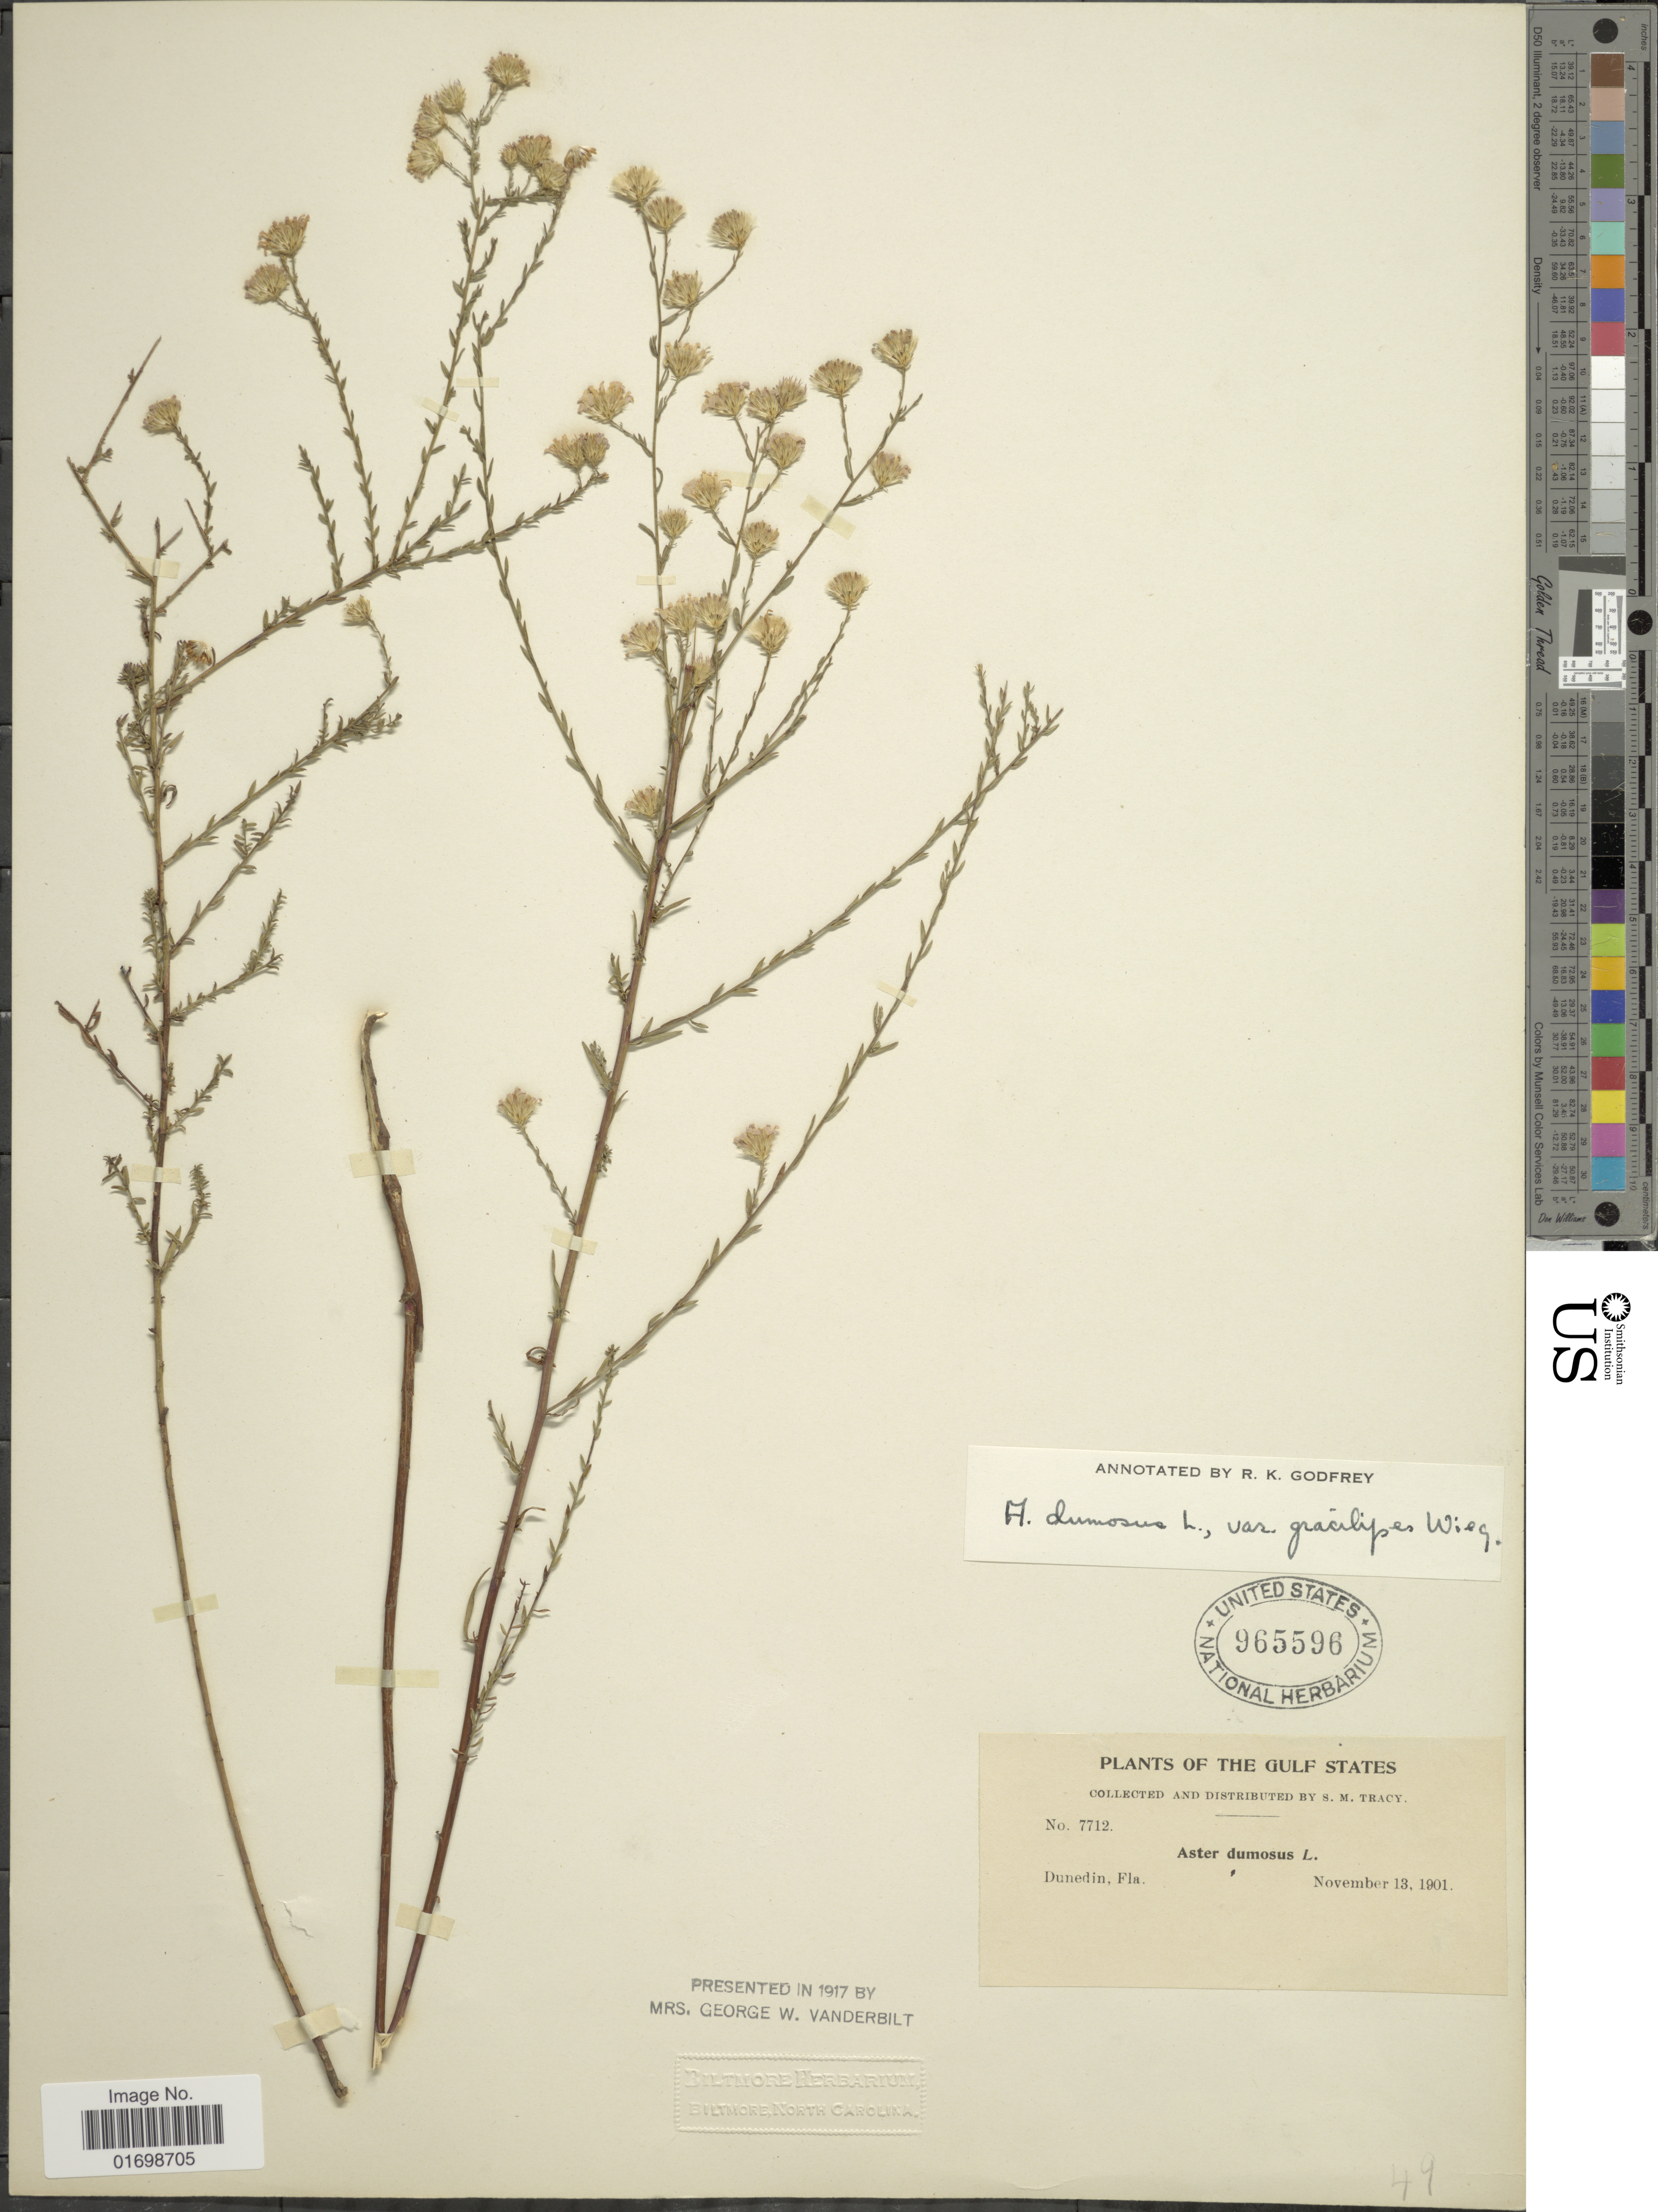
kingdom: Plantae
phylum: Tracheophyta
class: Magnoliopsida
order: Asterales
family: Asteraceae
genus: Symphyotrichum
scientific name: Symphyotrichum dumosum var. gracilipes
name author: (Wiegand) G.L. Nesom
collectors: S. M. Tracy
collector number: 7712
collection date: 1901-11-13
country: United States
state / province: Florida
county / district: Pinellas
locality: Dunedin, Fla.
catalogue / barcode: US 965596